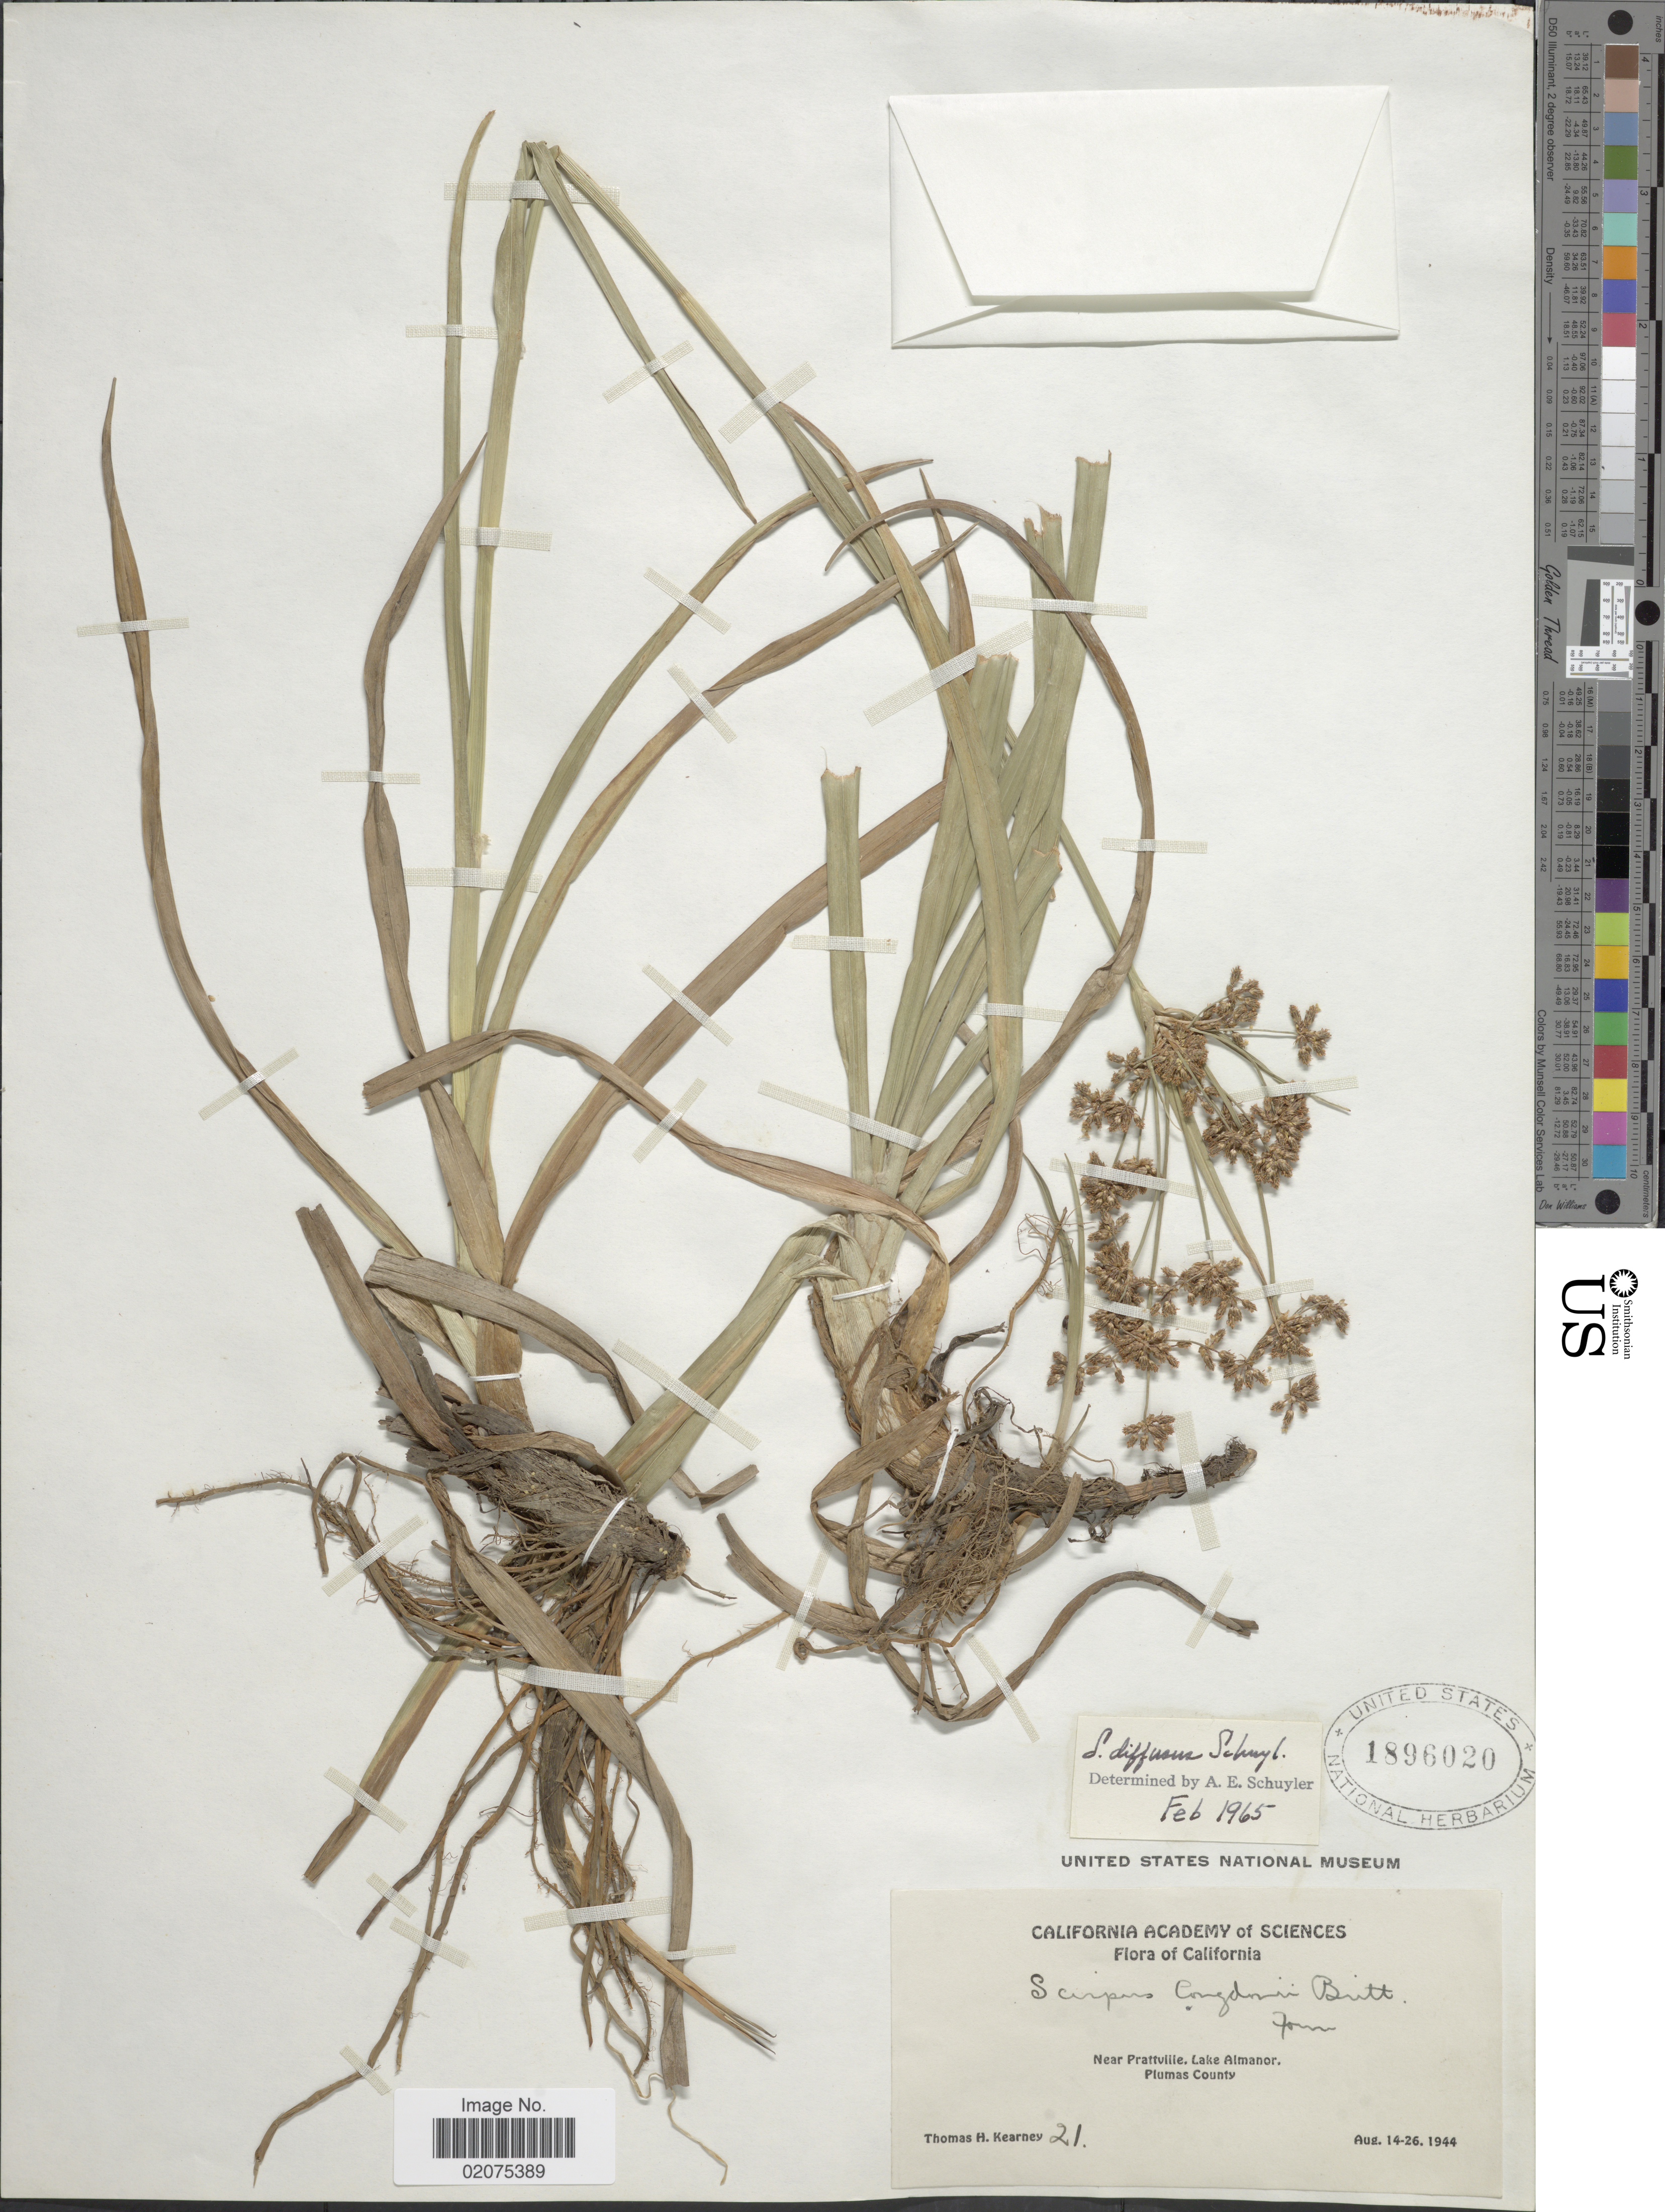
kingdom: Plantae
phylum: Tracheophyta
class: Liliopsida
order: Poales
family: Cyperaceae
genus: Scirpus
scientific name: Scirpus diffusus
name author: Schuyler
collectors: T. H. Kearney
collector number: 21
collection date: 1944-08-14/1944-08-26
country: United States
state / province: California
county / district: Plumas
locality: Near Prattville, Lake Almanor, Plumas County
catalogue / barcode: US 1896020